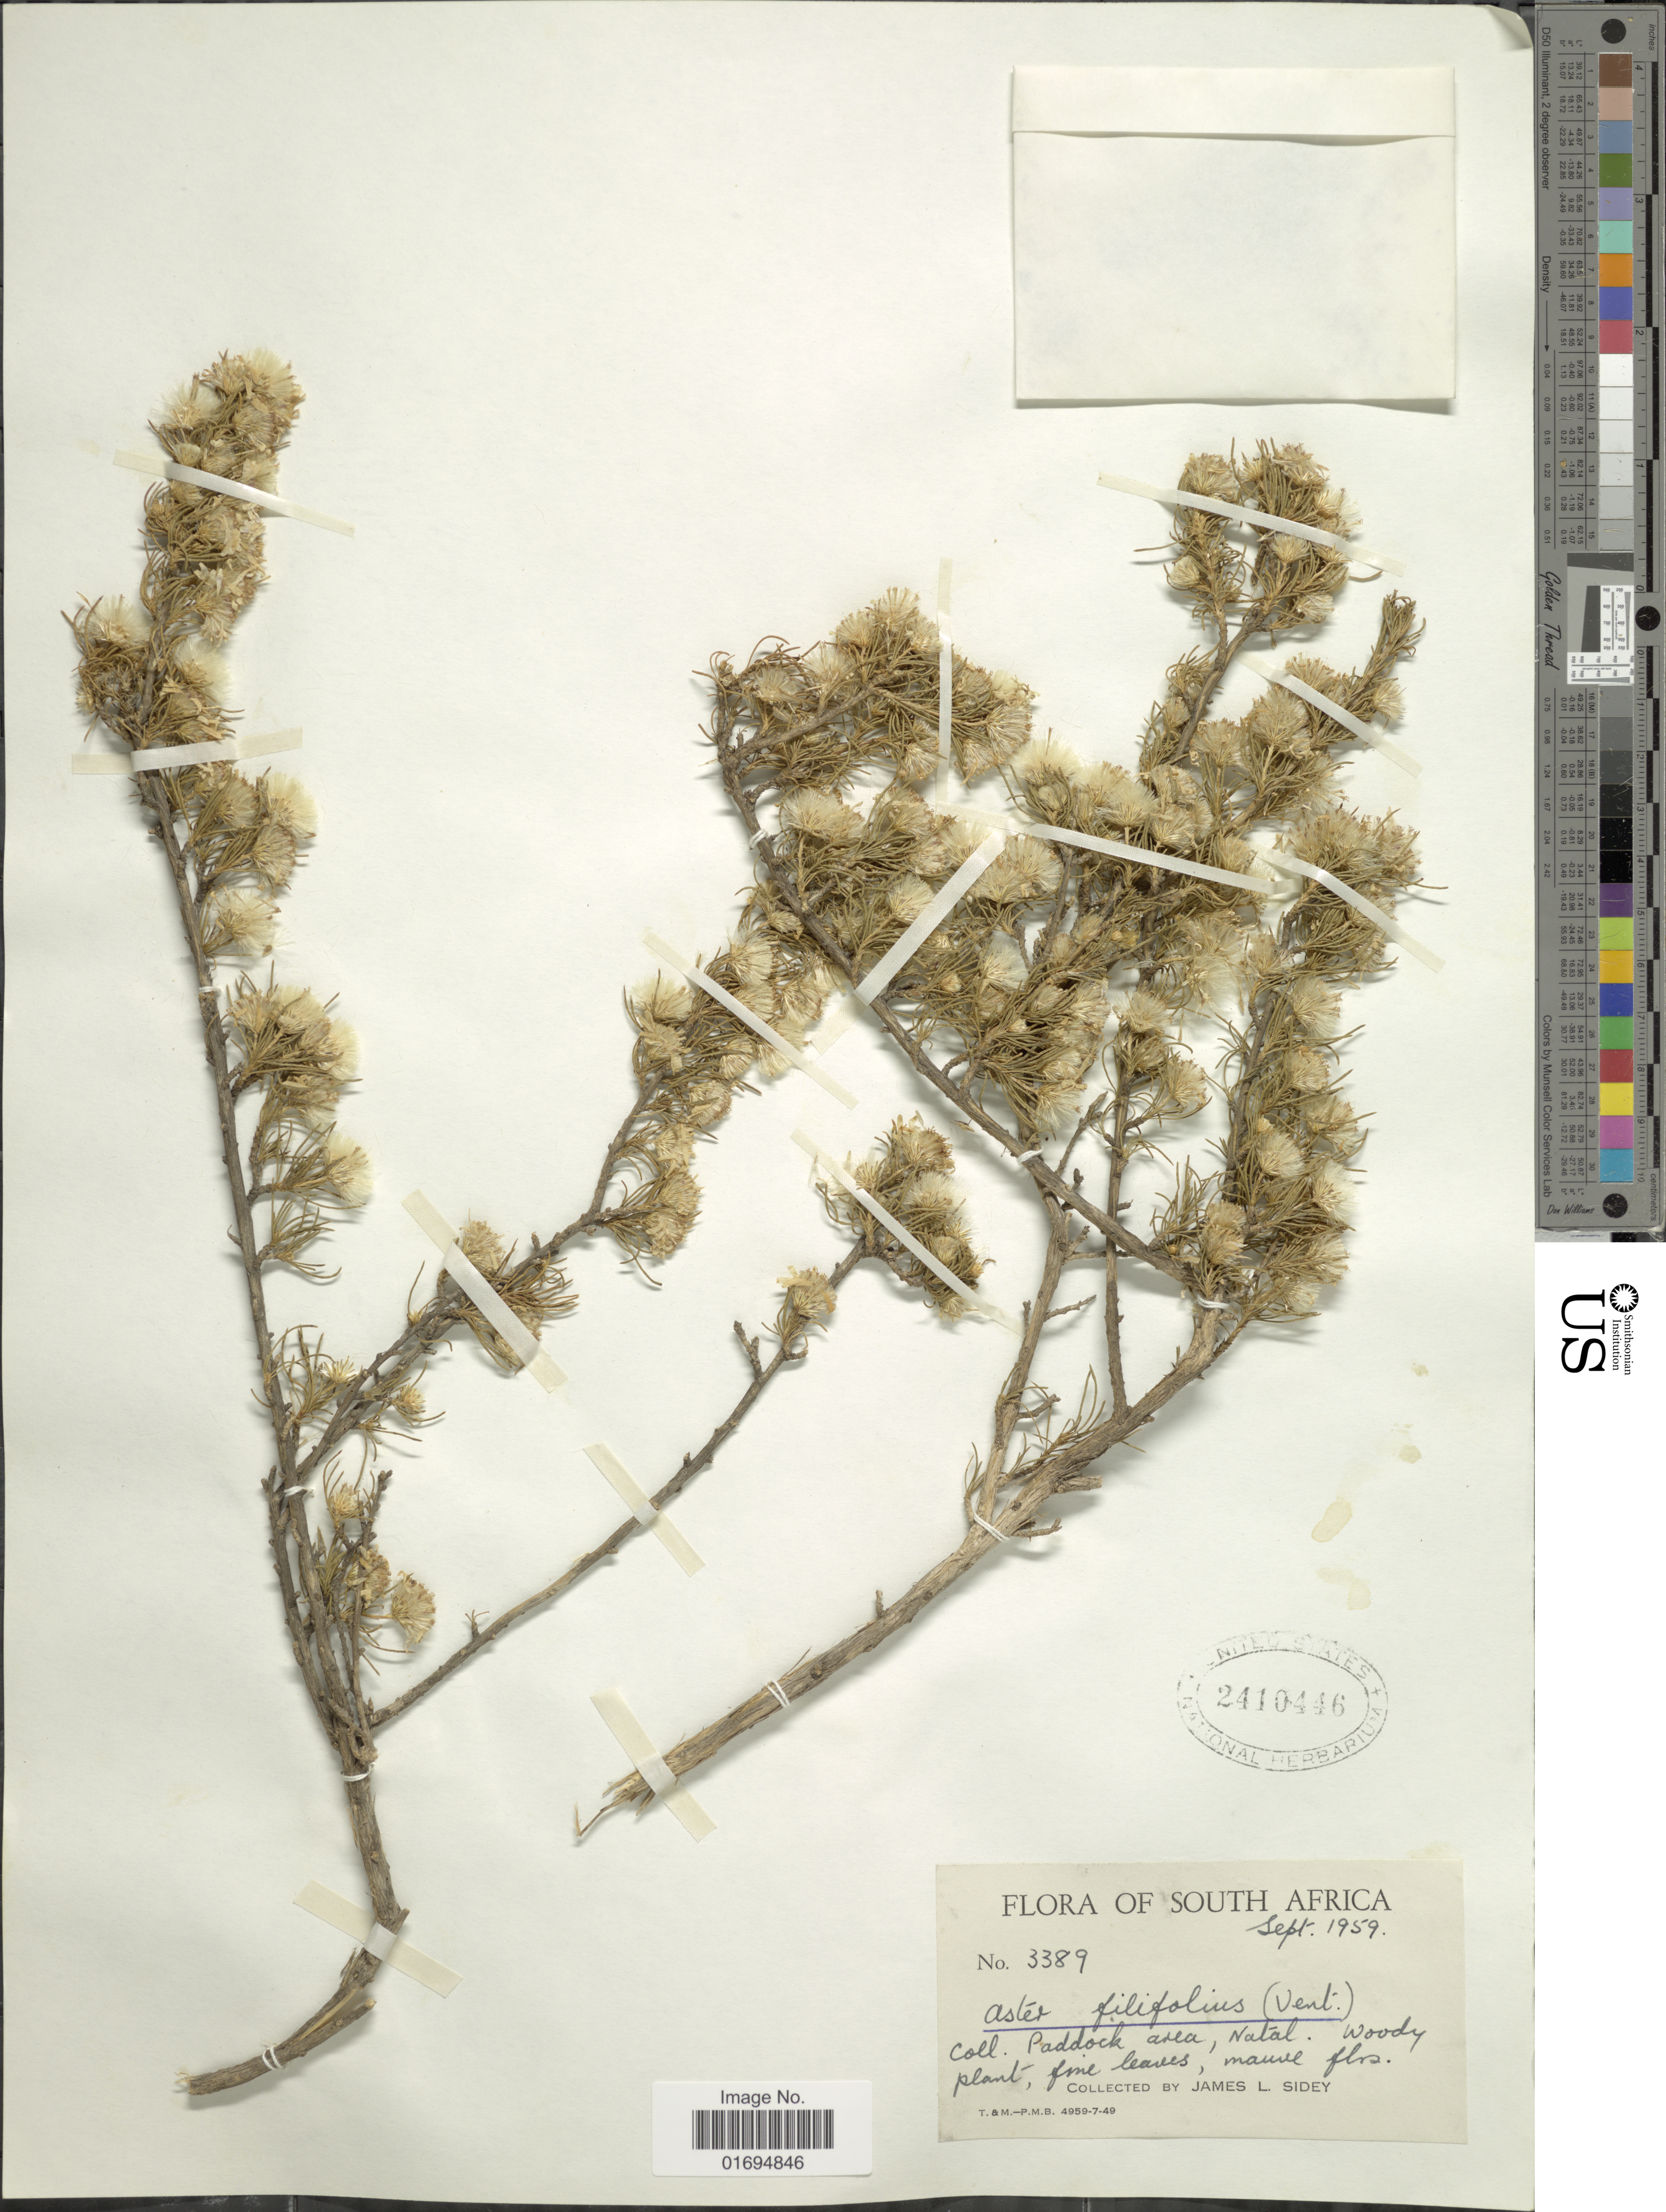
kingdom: Plantae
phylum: Tracheophyta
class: Magnoliopsida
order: Asterales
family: Asteraceae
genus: Felicia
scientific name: Felicia filifolia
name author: (Vent.) Burtt Davy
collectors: J. L. Sidey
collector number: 3389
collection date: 1959-09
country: South Africa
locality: Paddock area, Natal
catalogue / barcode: US 2410446